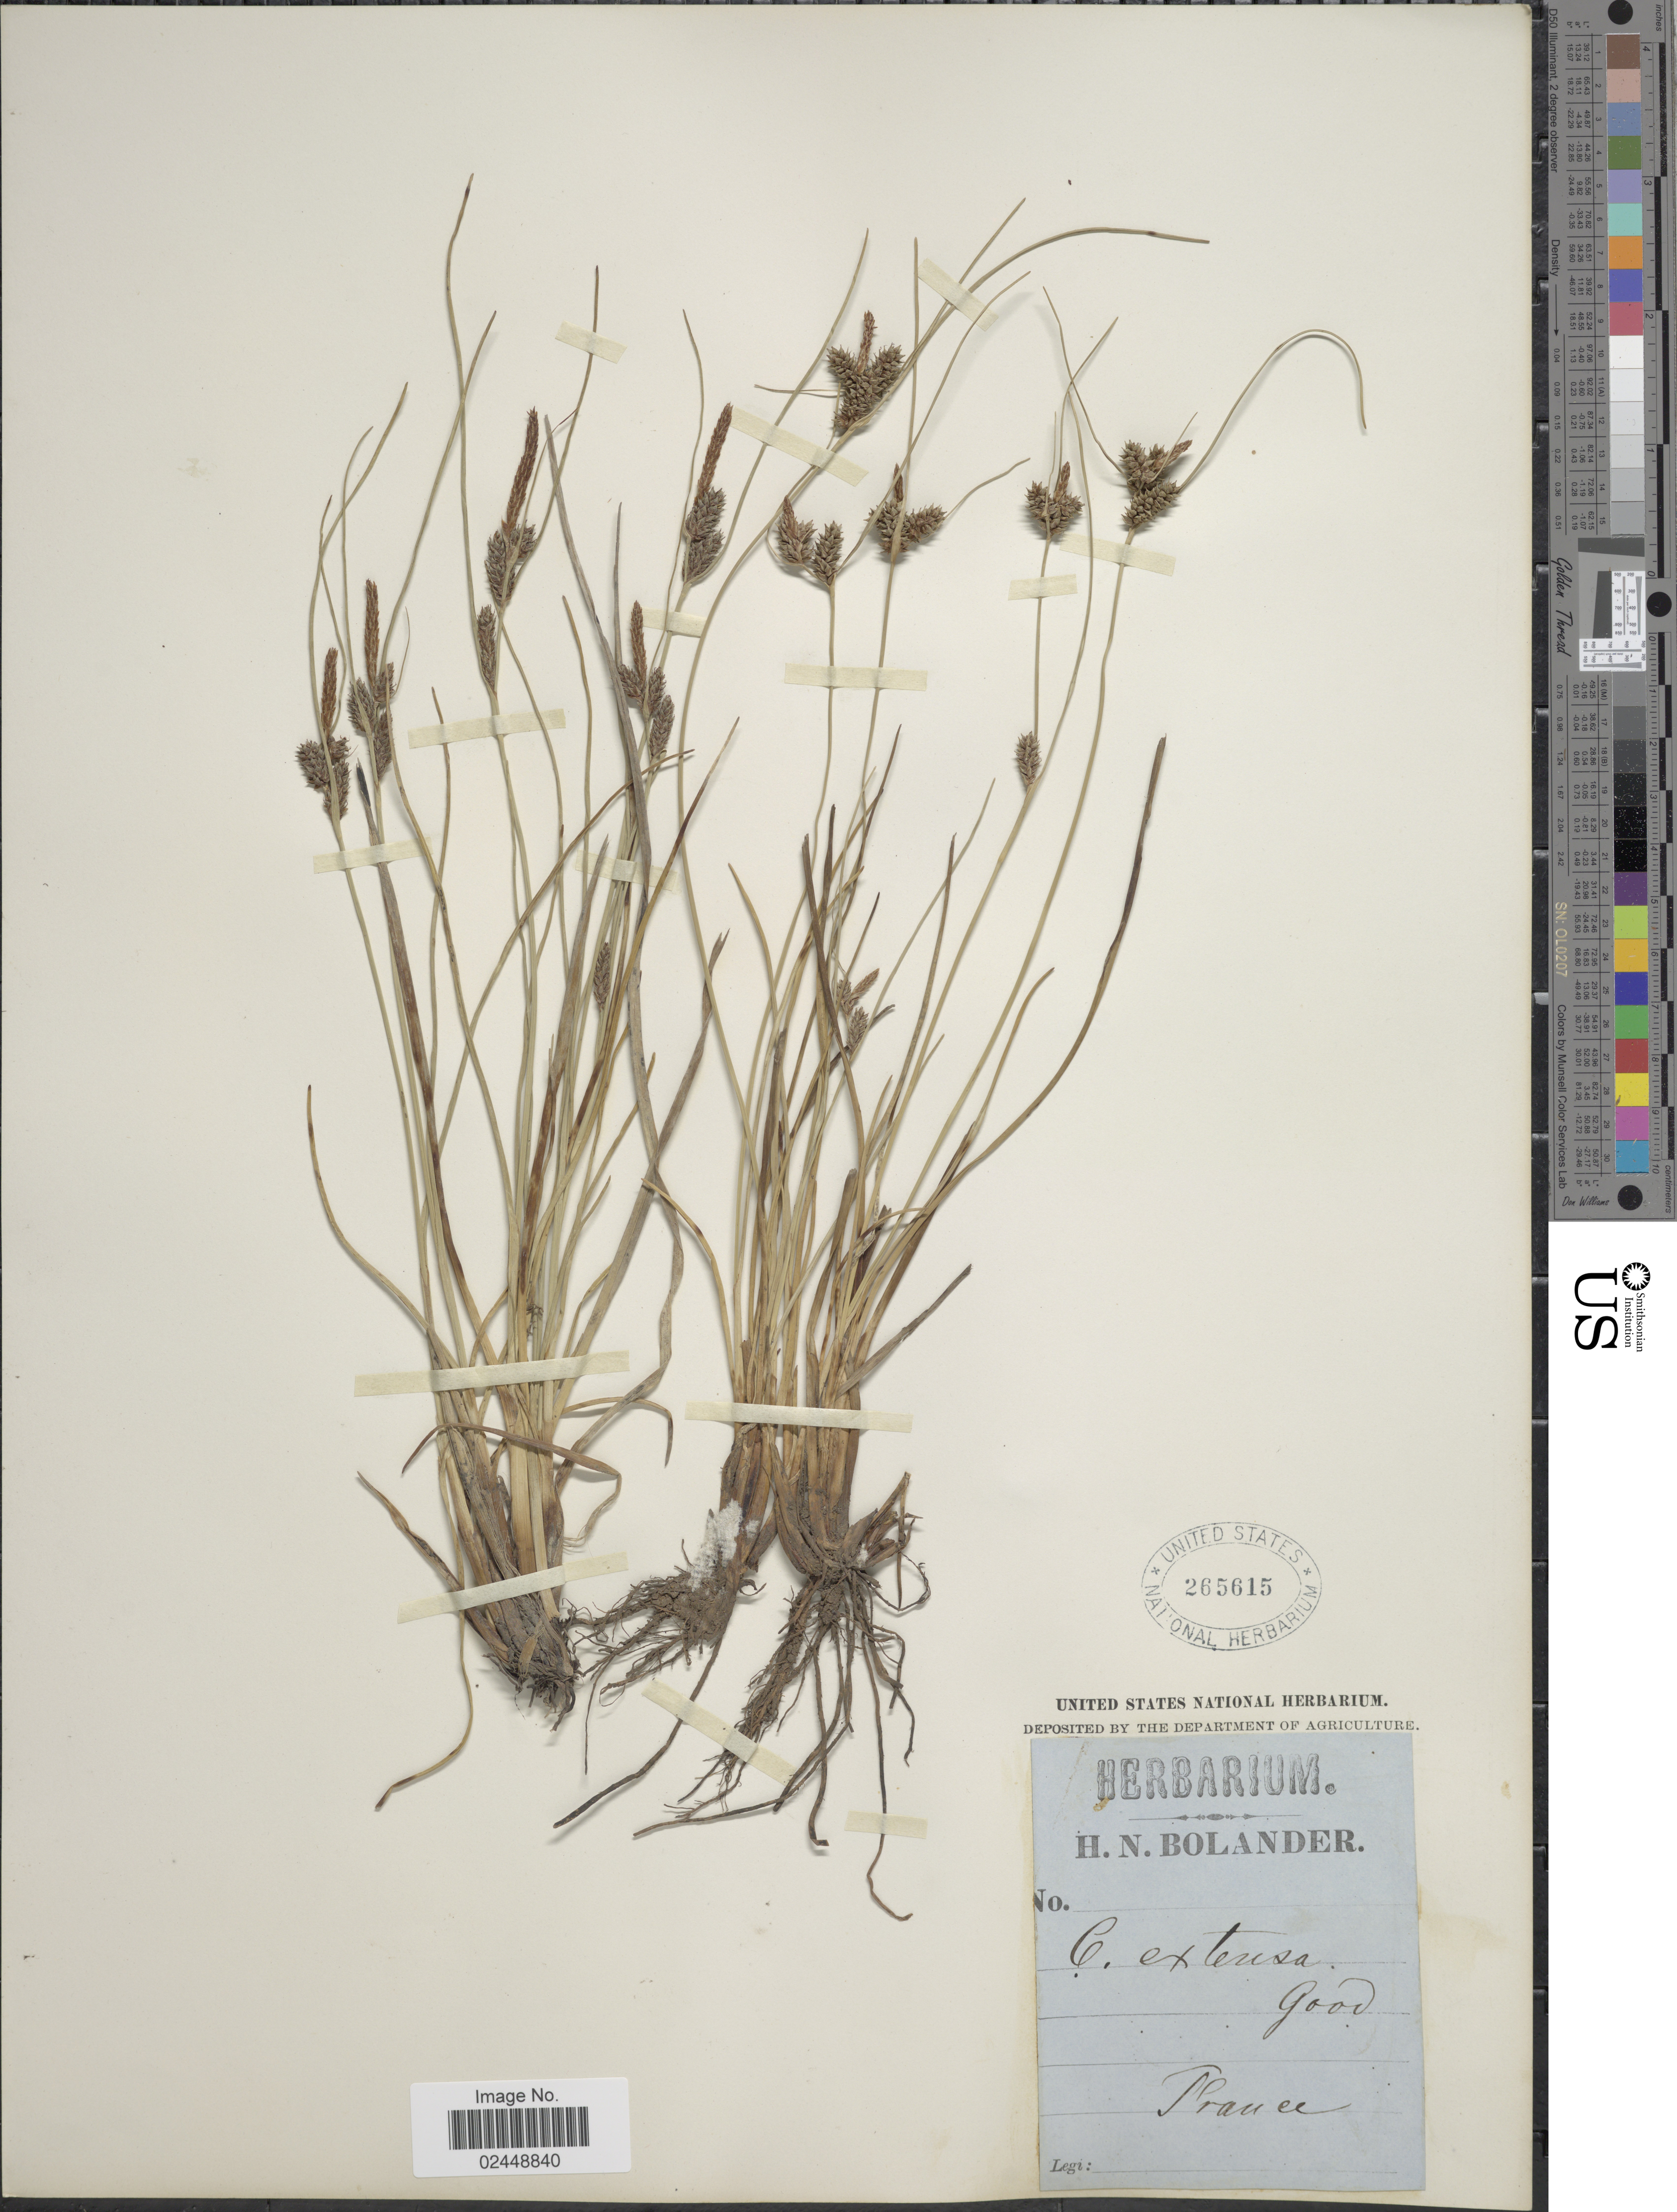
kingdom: Plantae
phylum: Tracheophyta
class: Liliopsida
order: Poales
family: Cyperaceae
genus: Carex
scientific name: Carex extensa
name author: Gooden.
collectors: H. N. Bolander (herbarium)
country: France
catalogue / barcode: US 265615